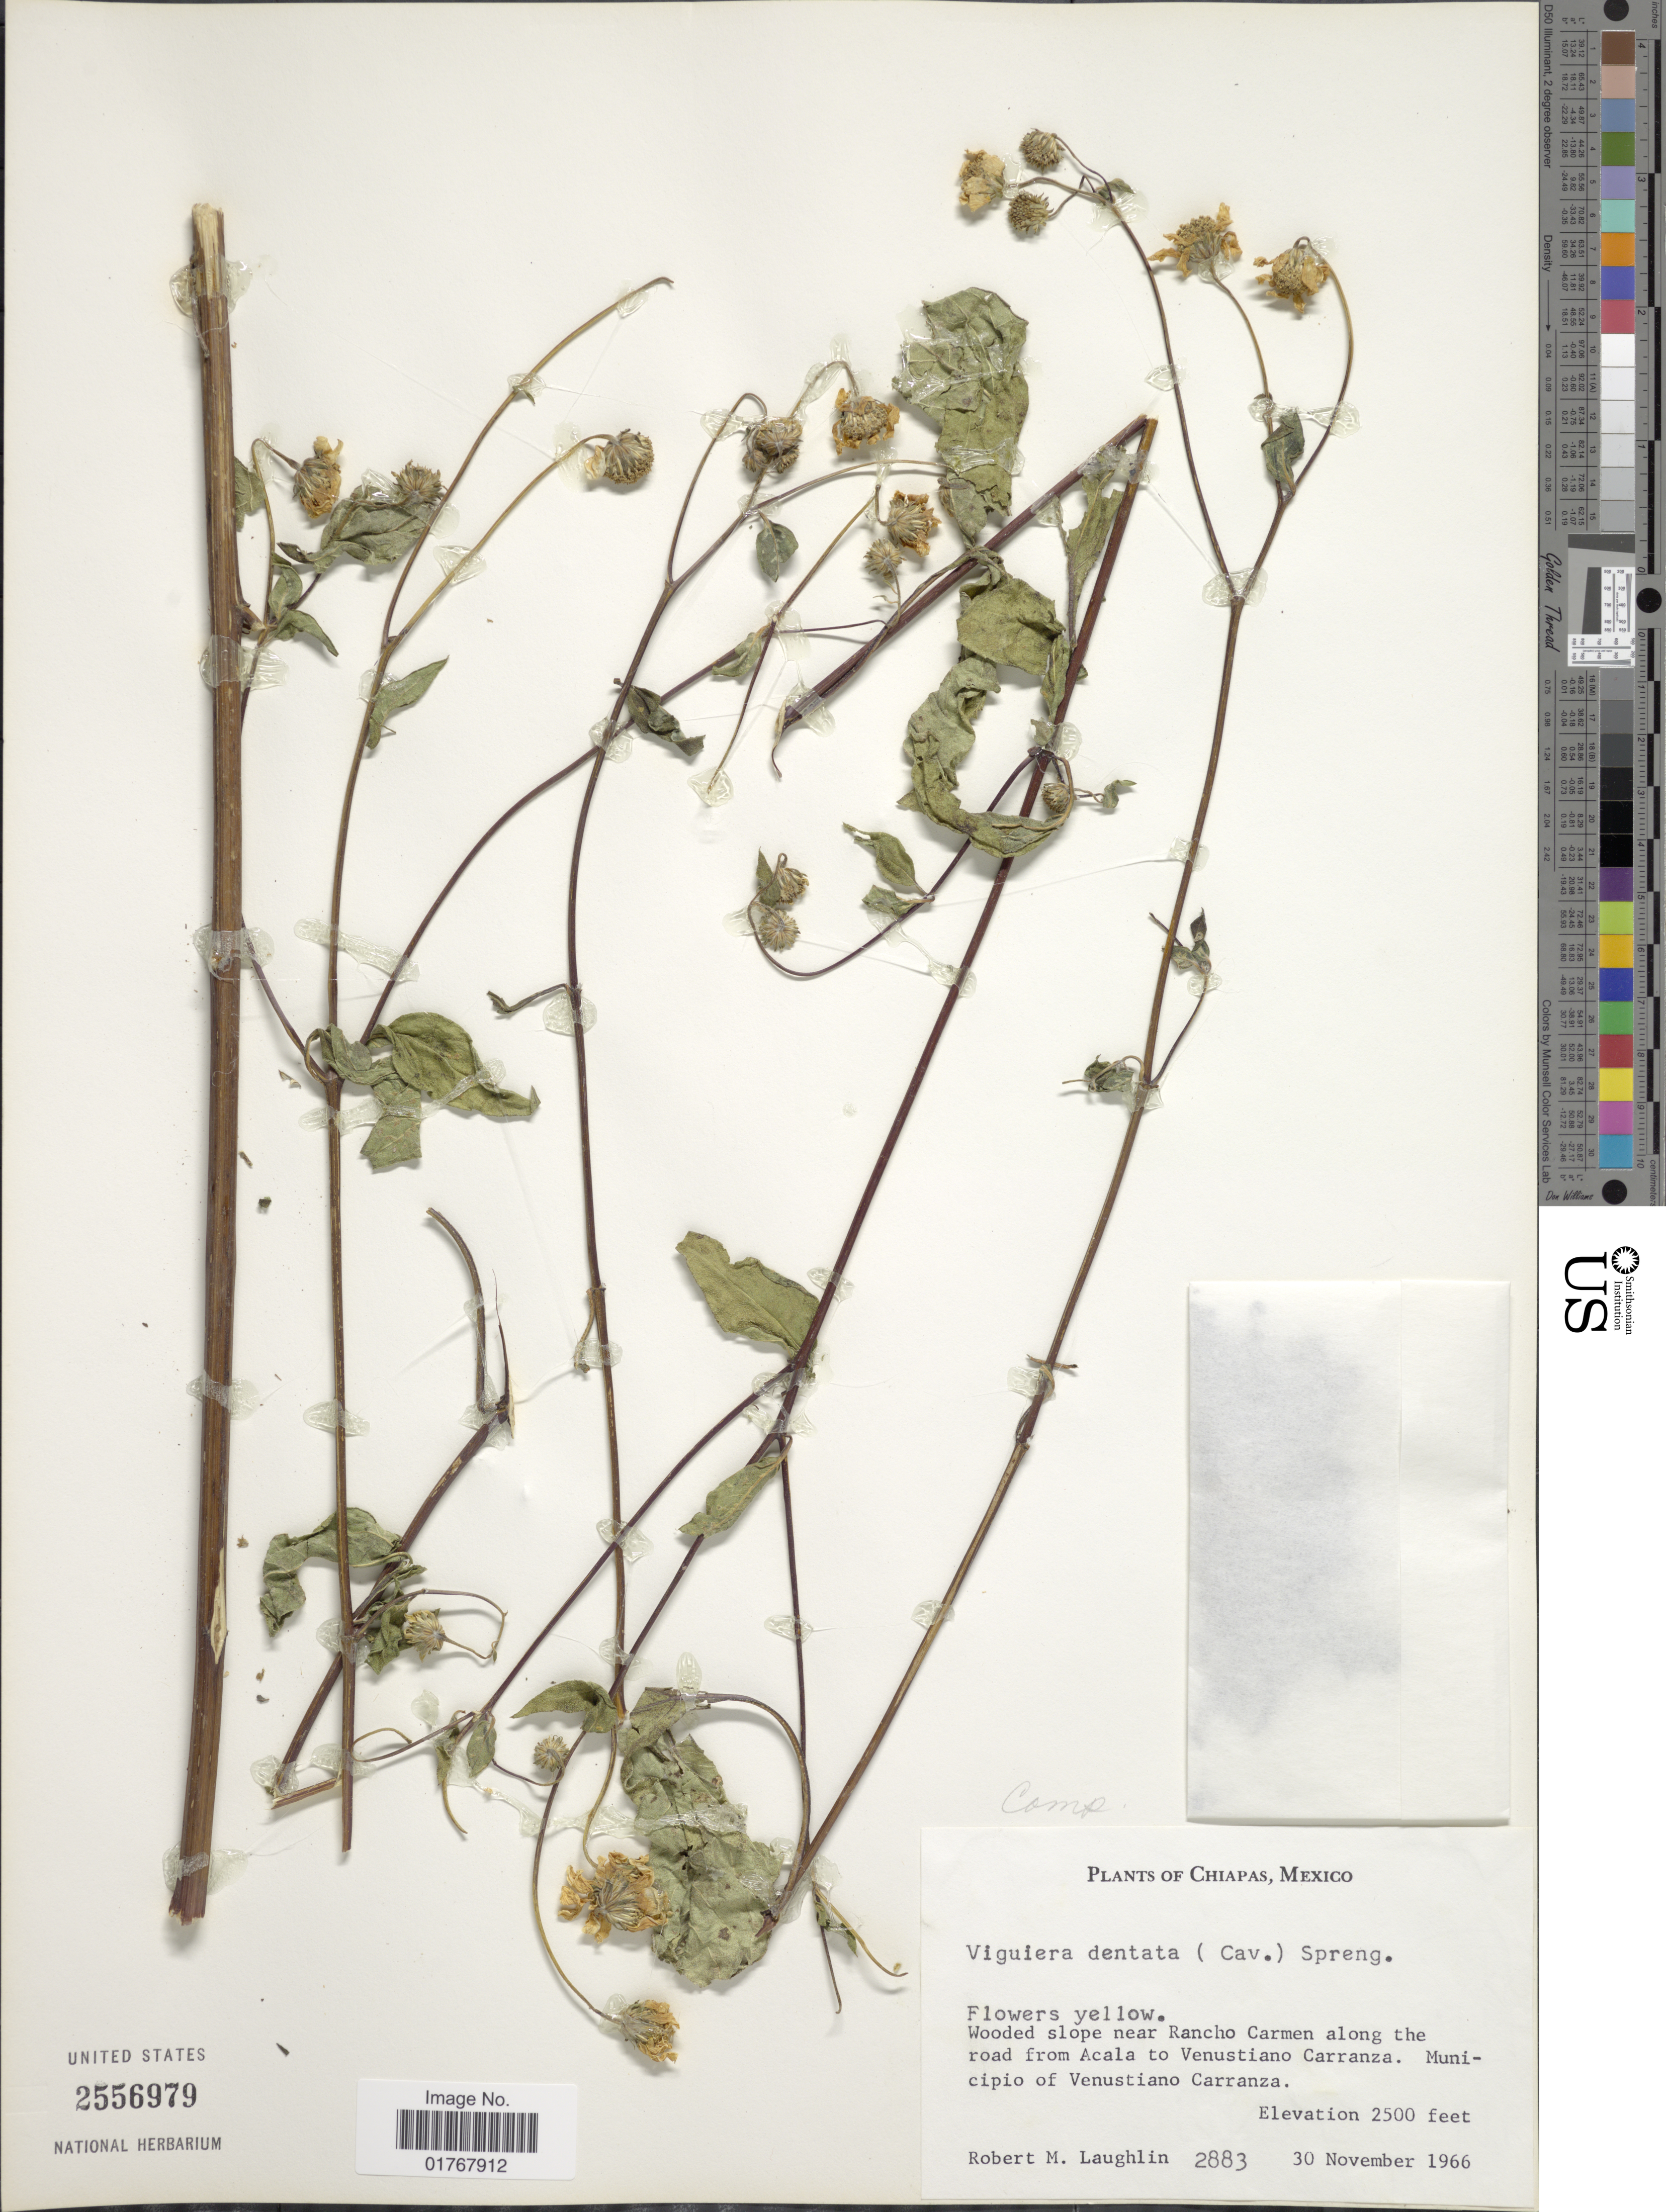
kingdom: Plantae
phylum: Tracheophyta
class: Magnoliopsida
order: Asterales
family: Asteraceae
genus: Viguiera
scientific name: Viguiera dentata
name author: (Cav.) Spreng.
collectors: R. M. Laughlin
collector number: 2883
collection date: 1966-11-30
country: Mexico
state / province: Chiapas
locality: Wooded slope at Rancho Carmen along the road from Acala to Venustiano Carranza. Municipio of Venustiano Carranza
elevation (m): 762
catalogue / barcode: US 2556979